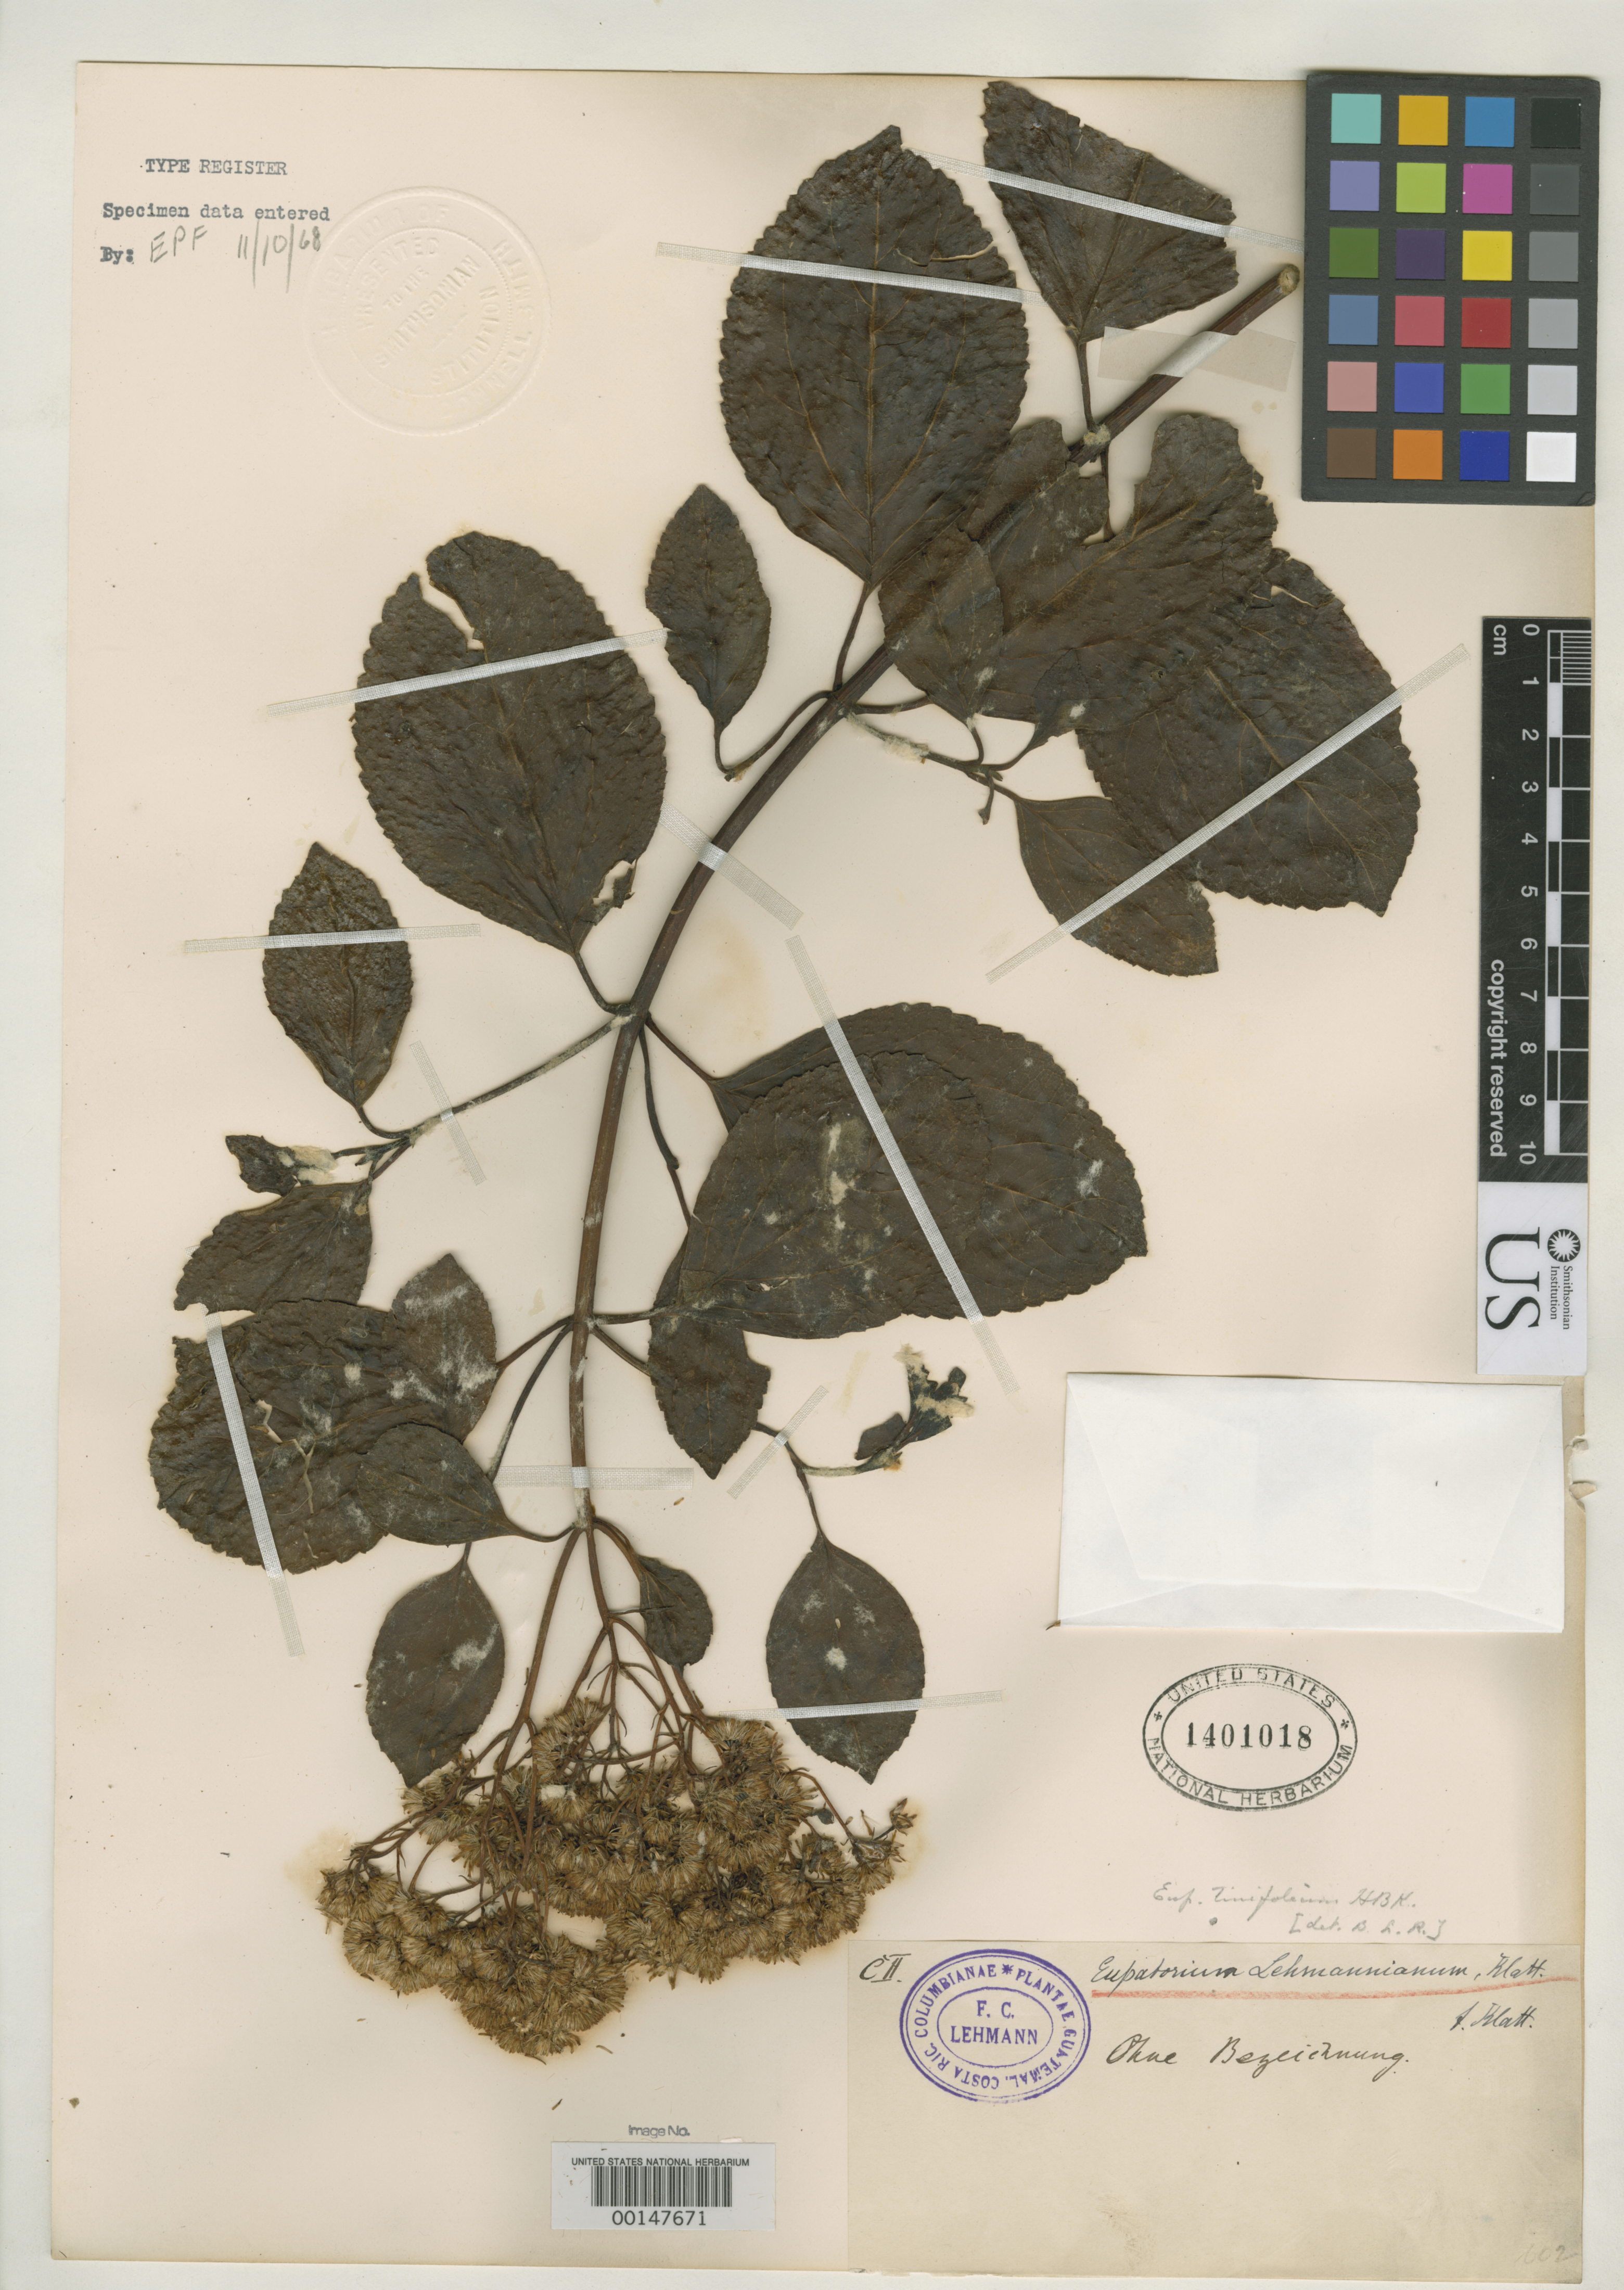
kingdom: Plantae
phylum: Tracheophyta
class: Magnoliopsida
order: Asterales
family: Asteraceae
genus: Eupatorium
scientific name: Eupatorium lehmannianum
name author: Klatt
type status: Isotype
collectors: F. C. Lehmann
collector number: CII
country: Colombia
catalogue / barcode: US 1401018